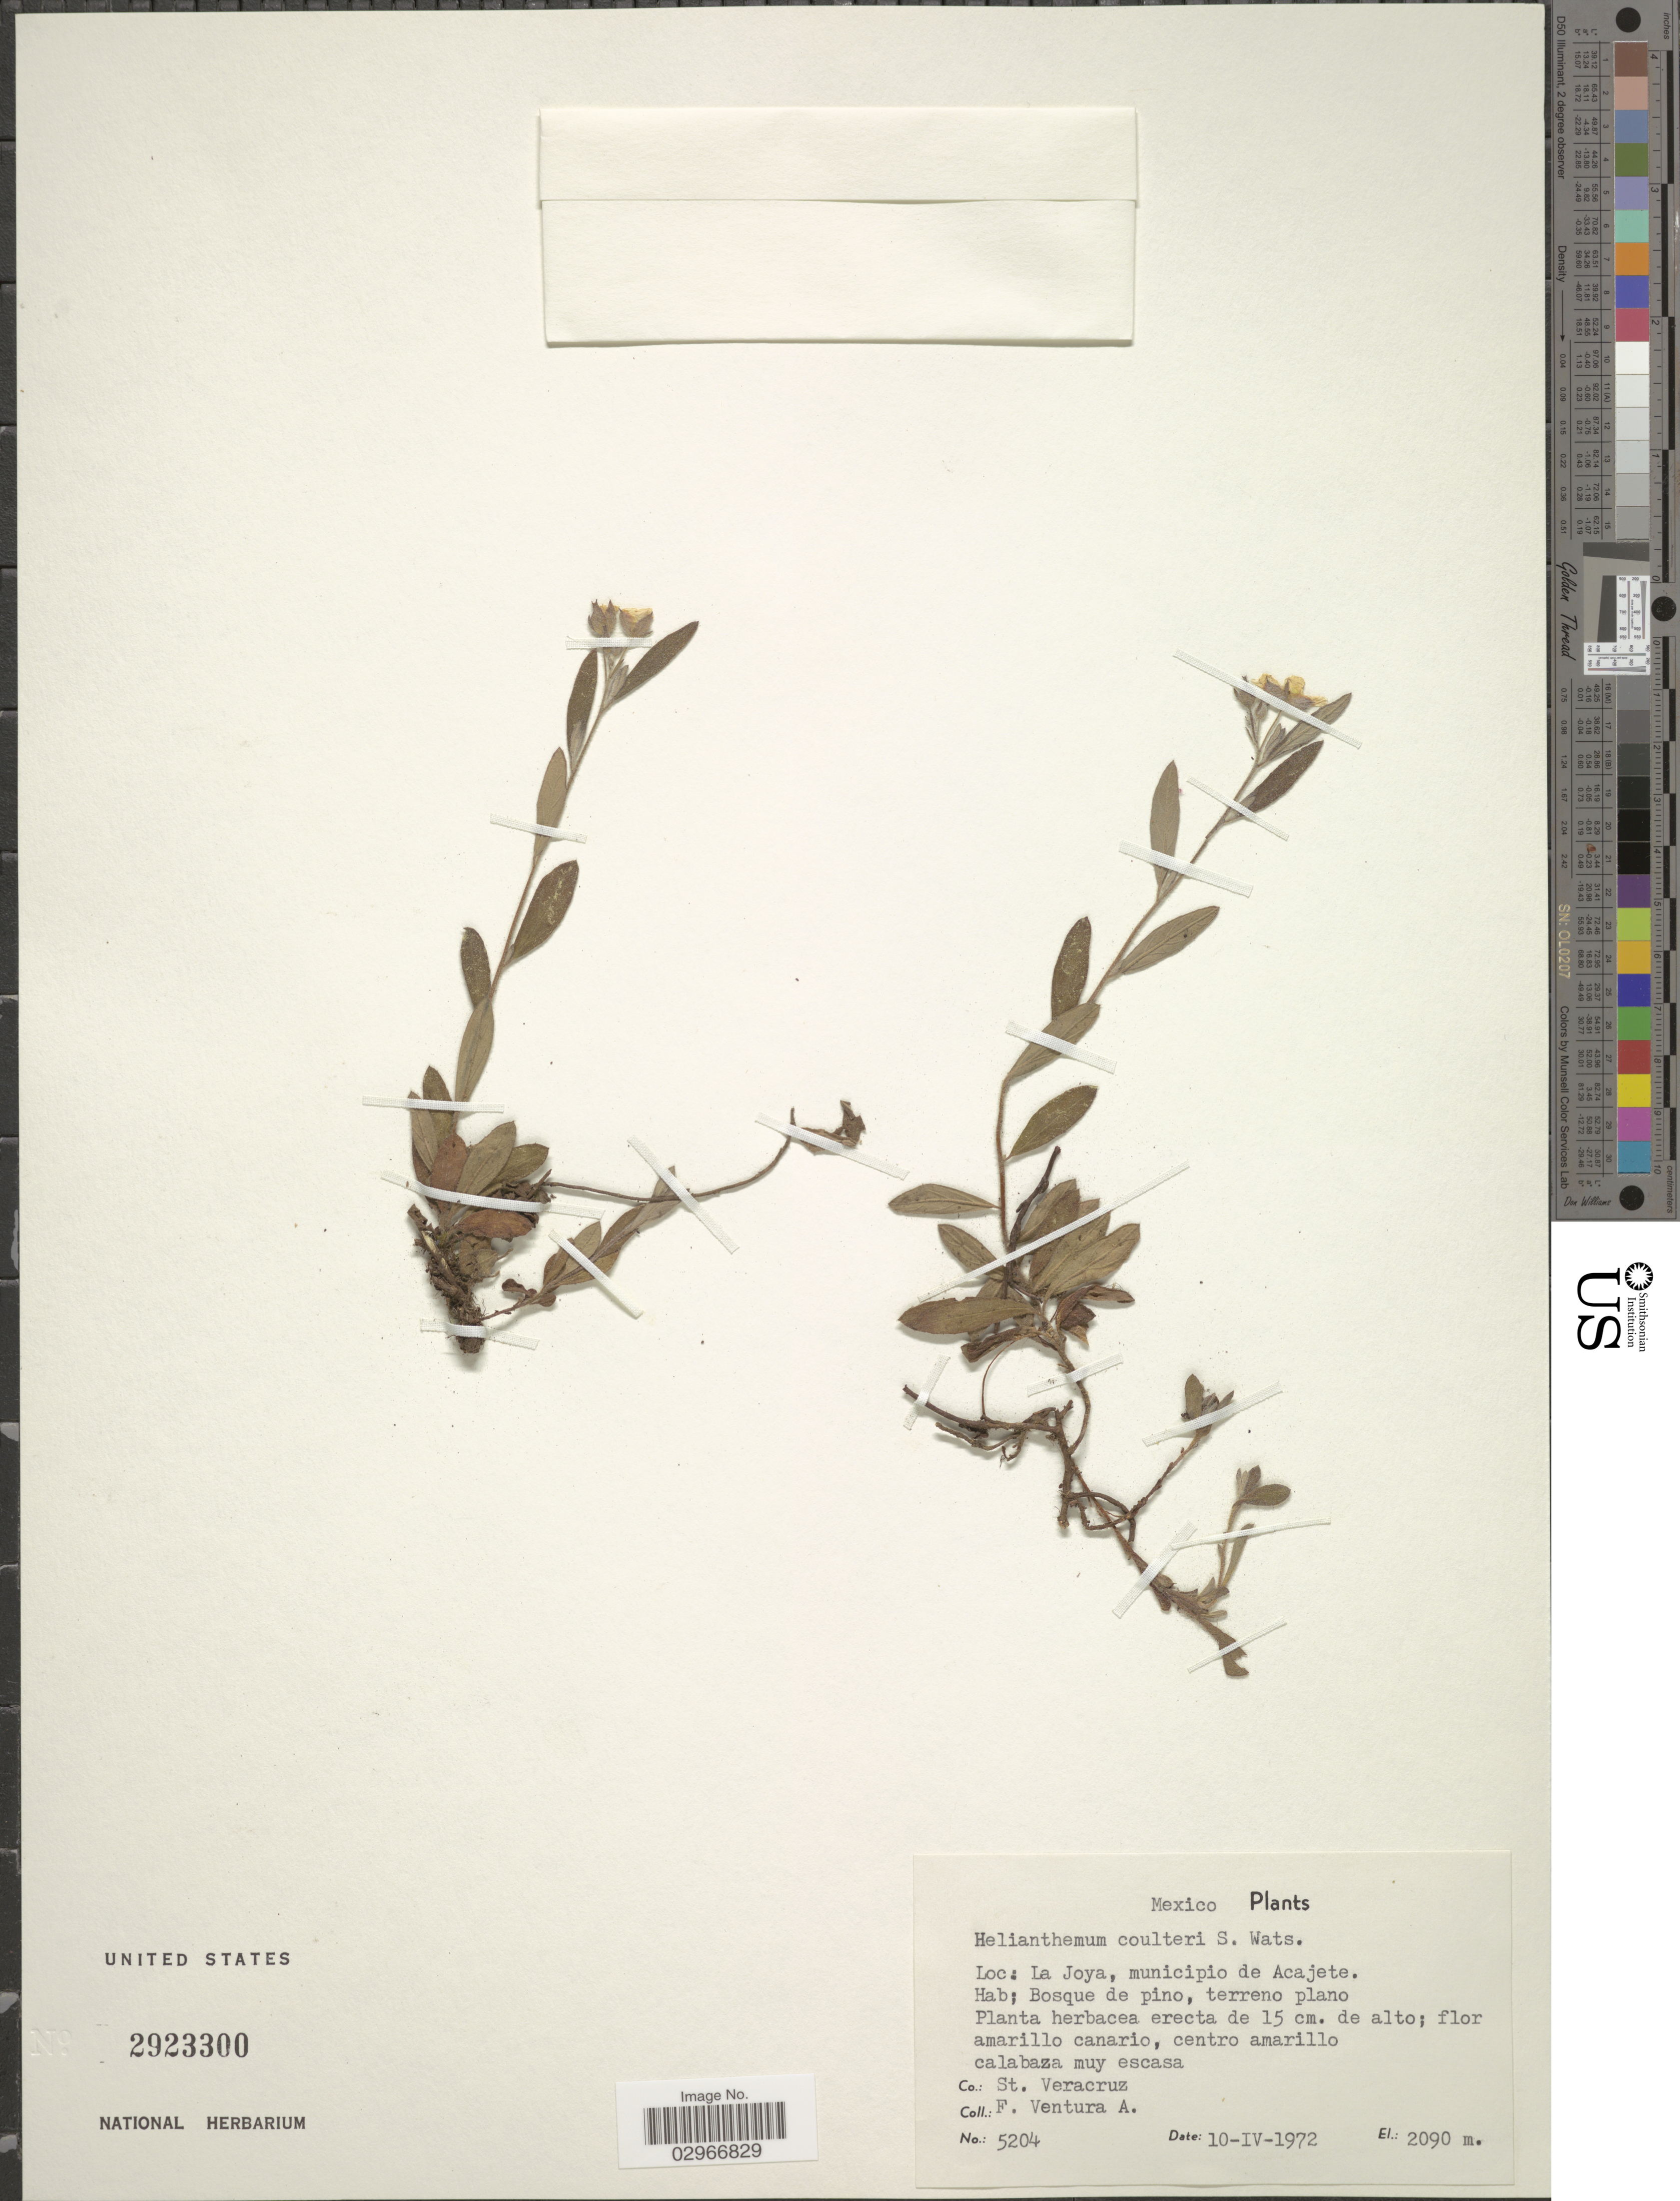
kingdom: Plantae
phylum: Tracheophyta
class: Magnoliopsida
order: Malvales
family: Cistaceae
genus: Helianthemum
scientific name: Helianthemum coulteri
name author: S. Watson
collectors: F. Ventura A.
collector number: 5204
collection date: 1972-04-10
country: Mexico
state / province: Veracruz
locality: La Joya, municipio de Acajete. Co.: St. Veracruz.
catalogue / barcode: US 2923300